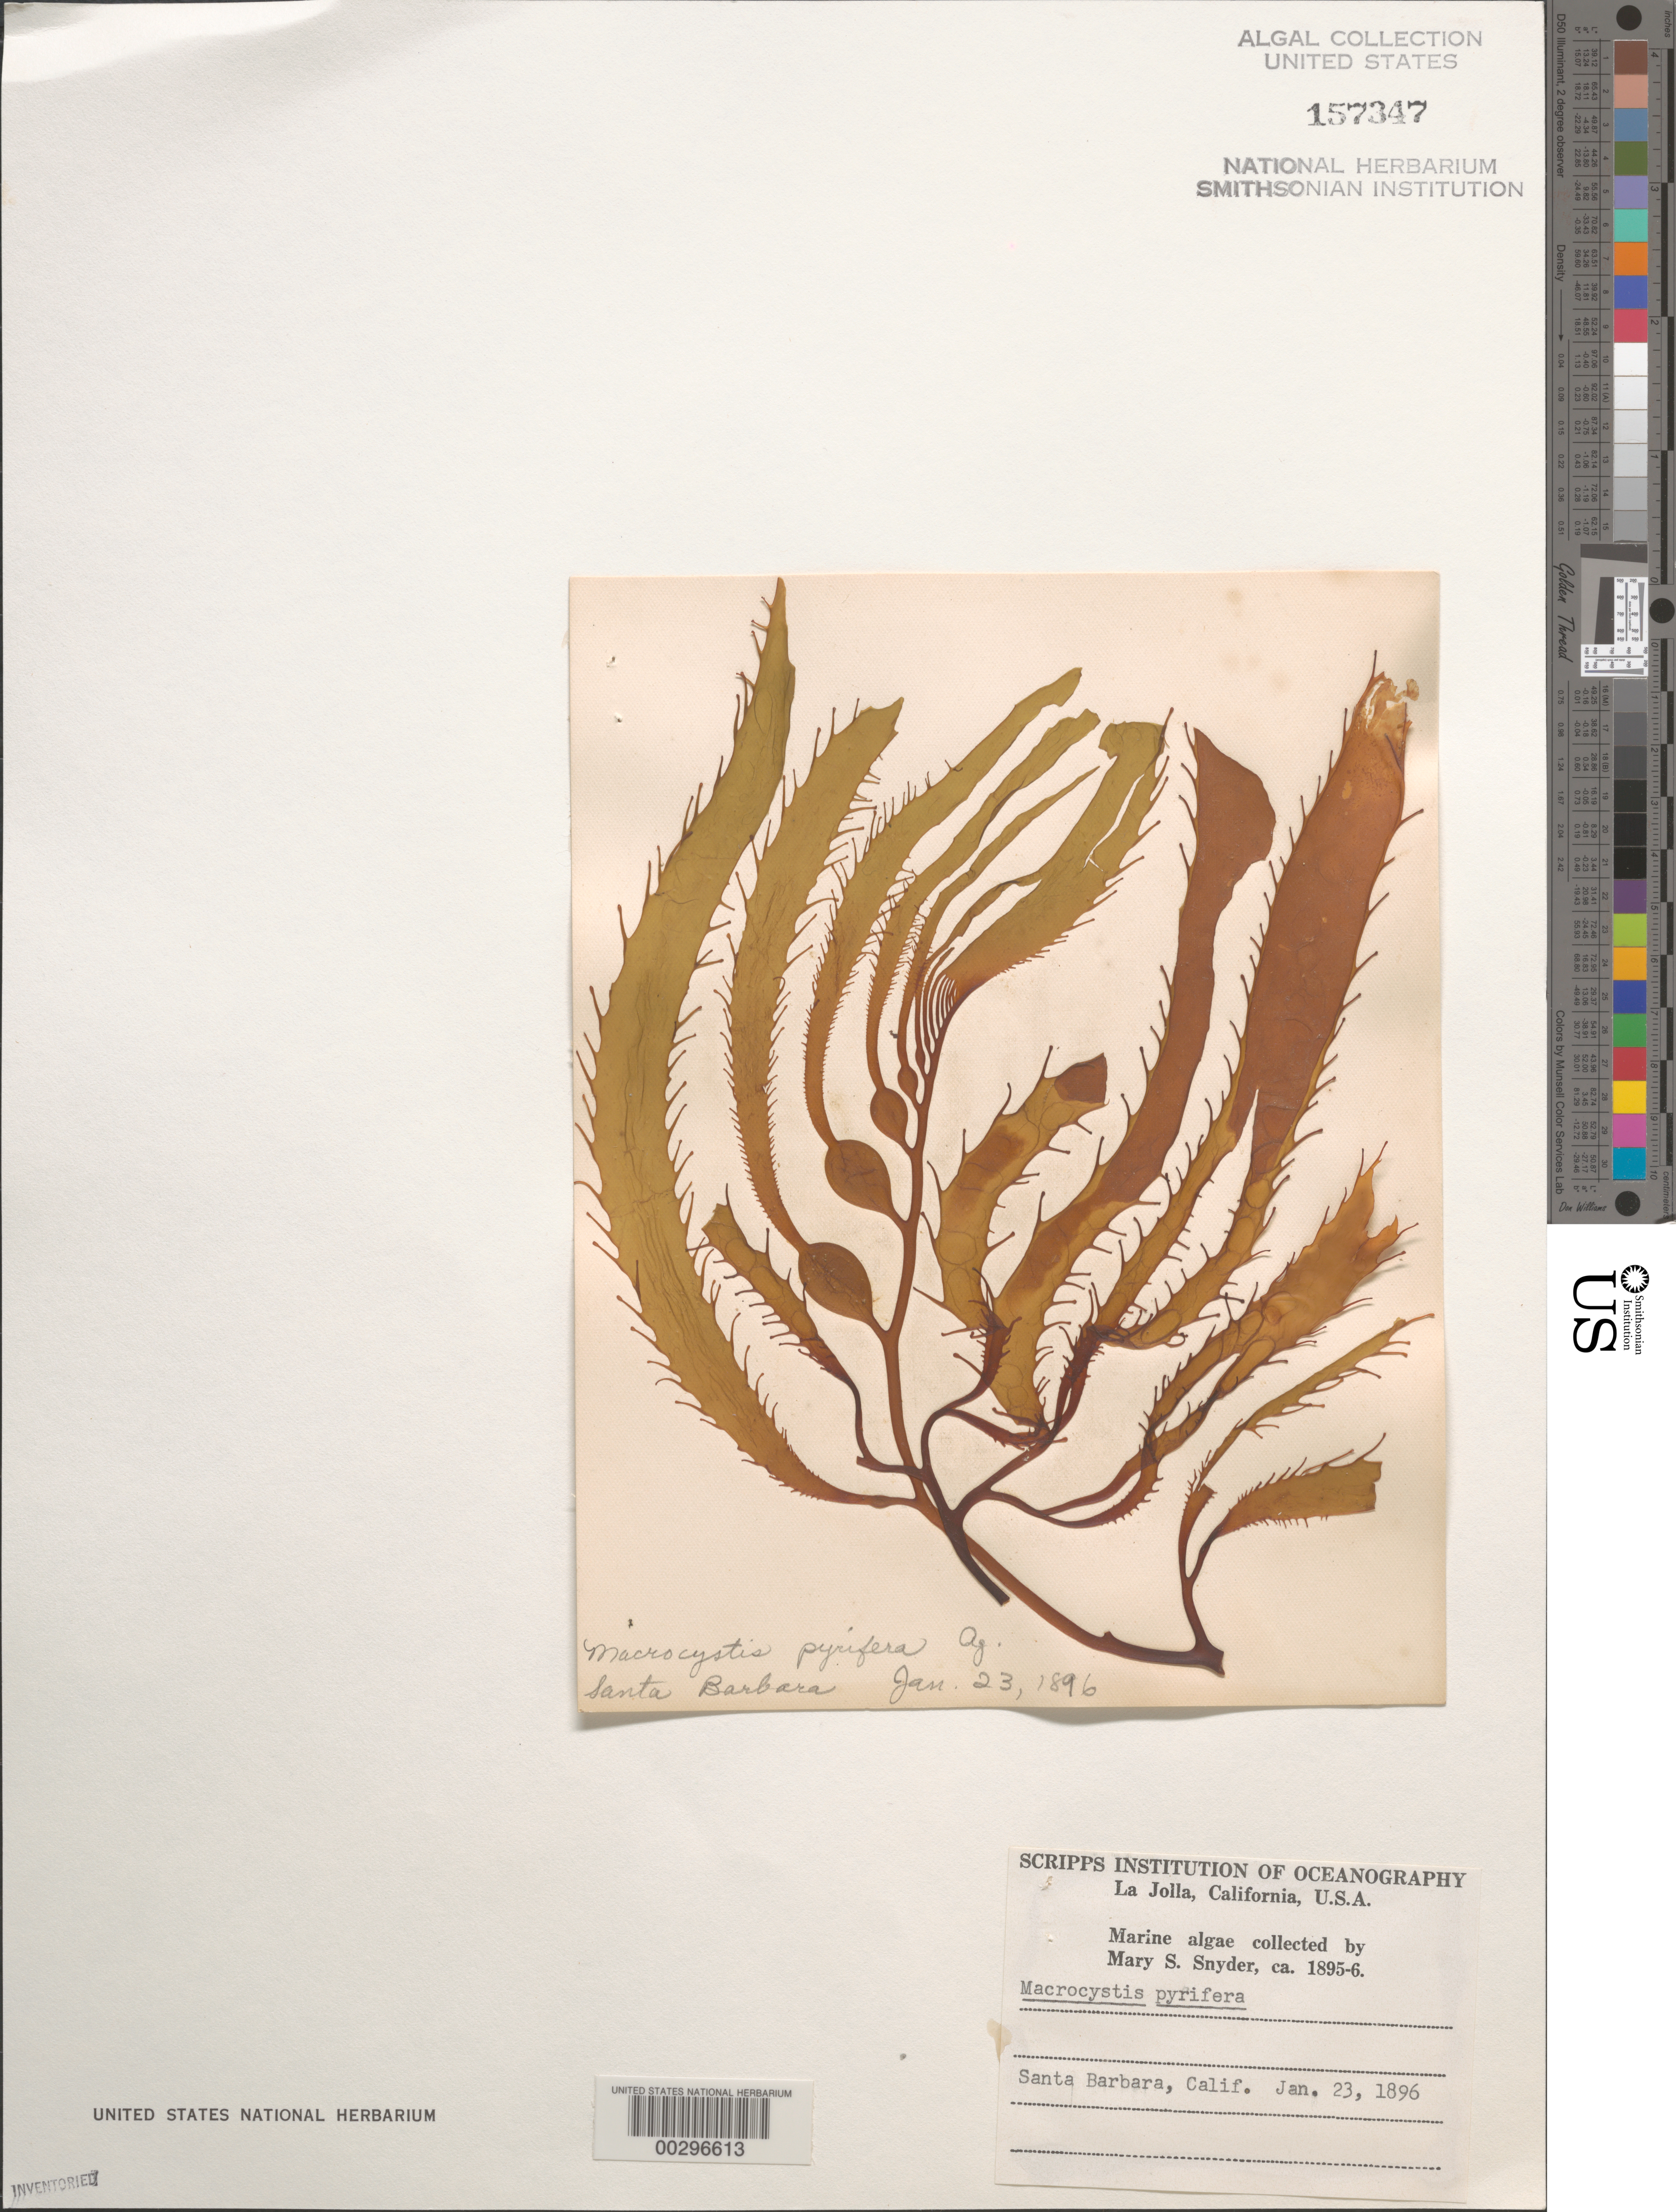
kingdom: Chromista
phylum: Ochrophyta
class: Phaeophyceae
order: Laminariales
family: Laminariaceae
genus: Macrocystis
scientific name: Macrocystis pyrifera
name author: (L.) C. Agardh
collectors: M. Snyder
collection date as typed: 23 Jan 1896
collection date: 1896-01-23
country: United States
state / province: California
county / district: Santa Barbara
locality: Santa Barbara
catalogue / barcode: US 157347